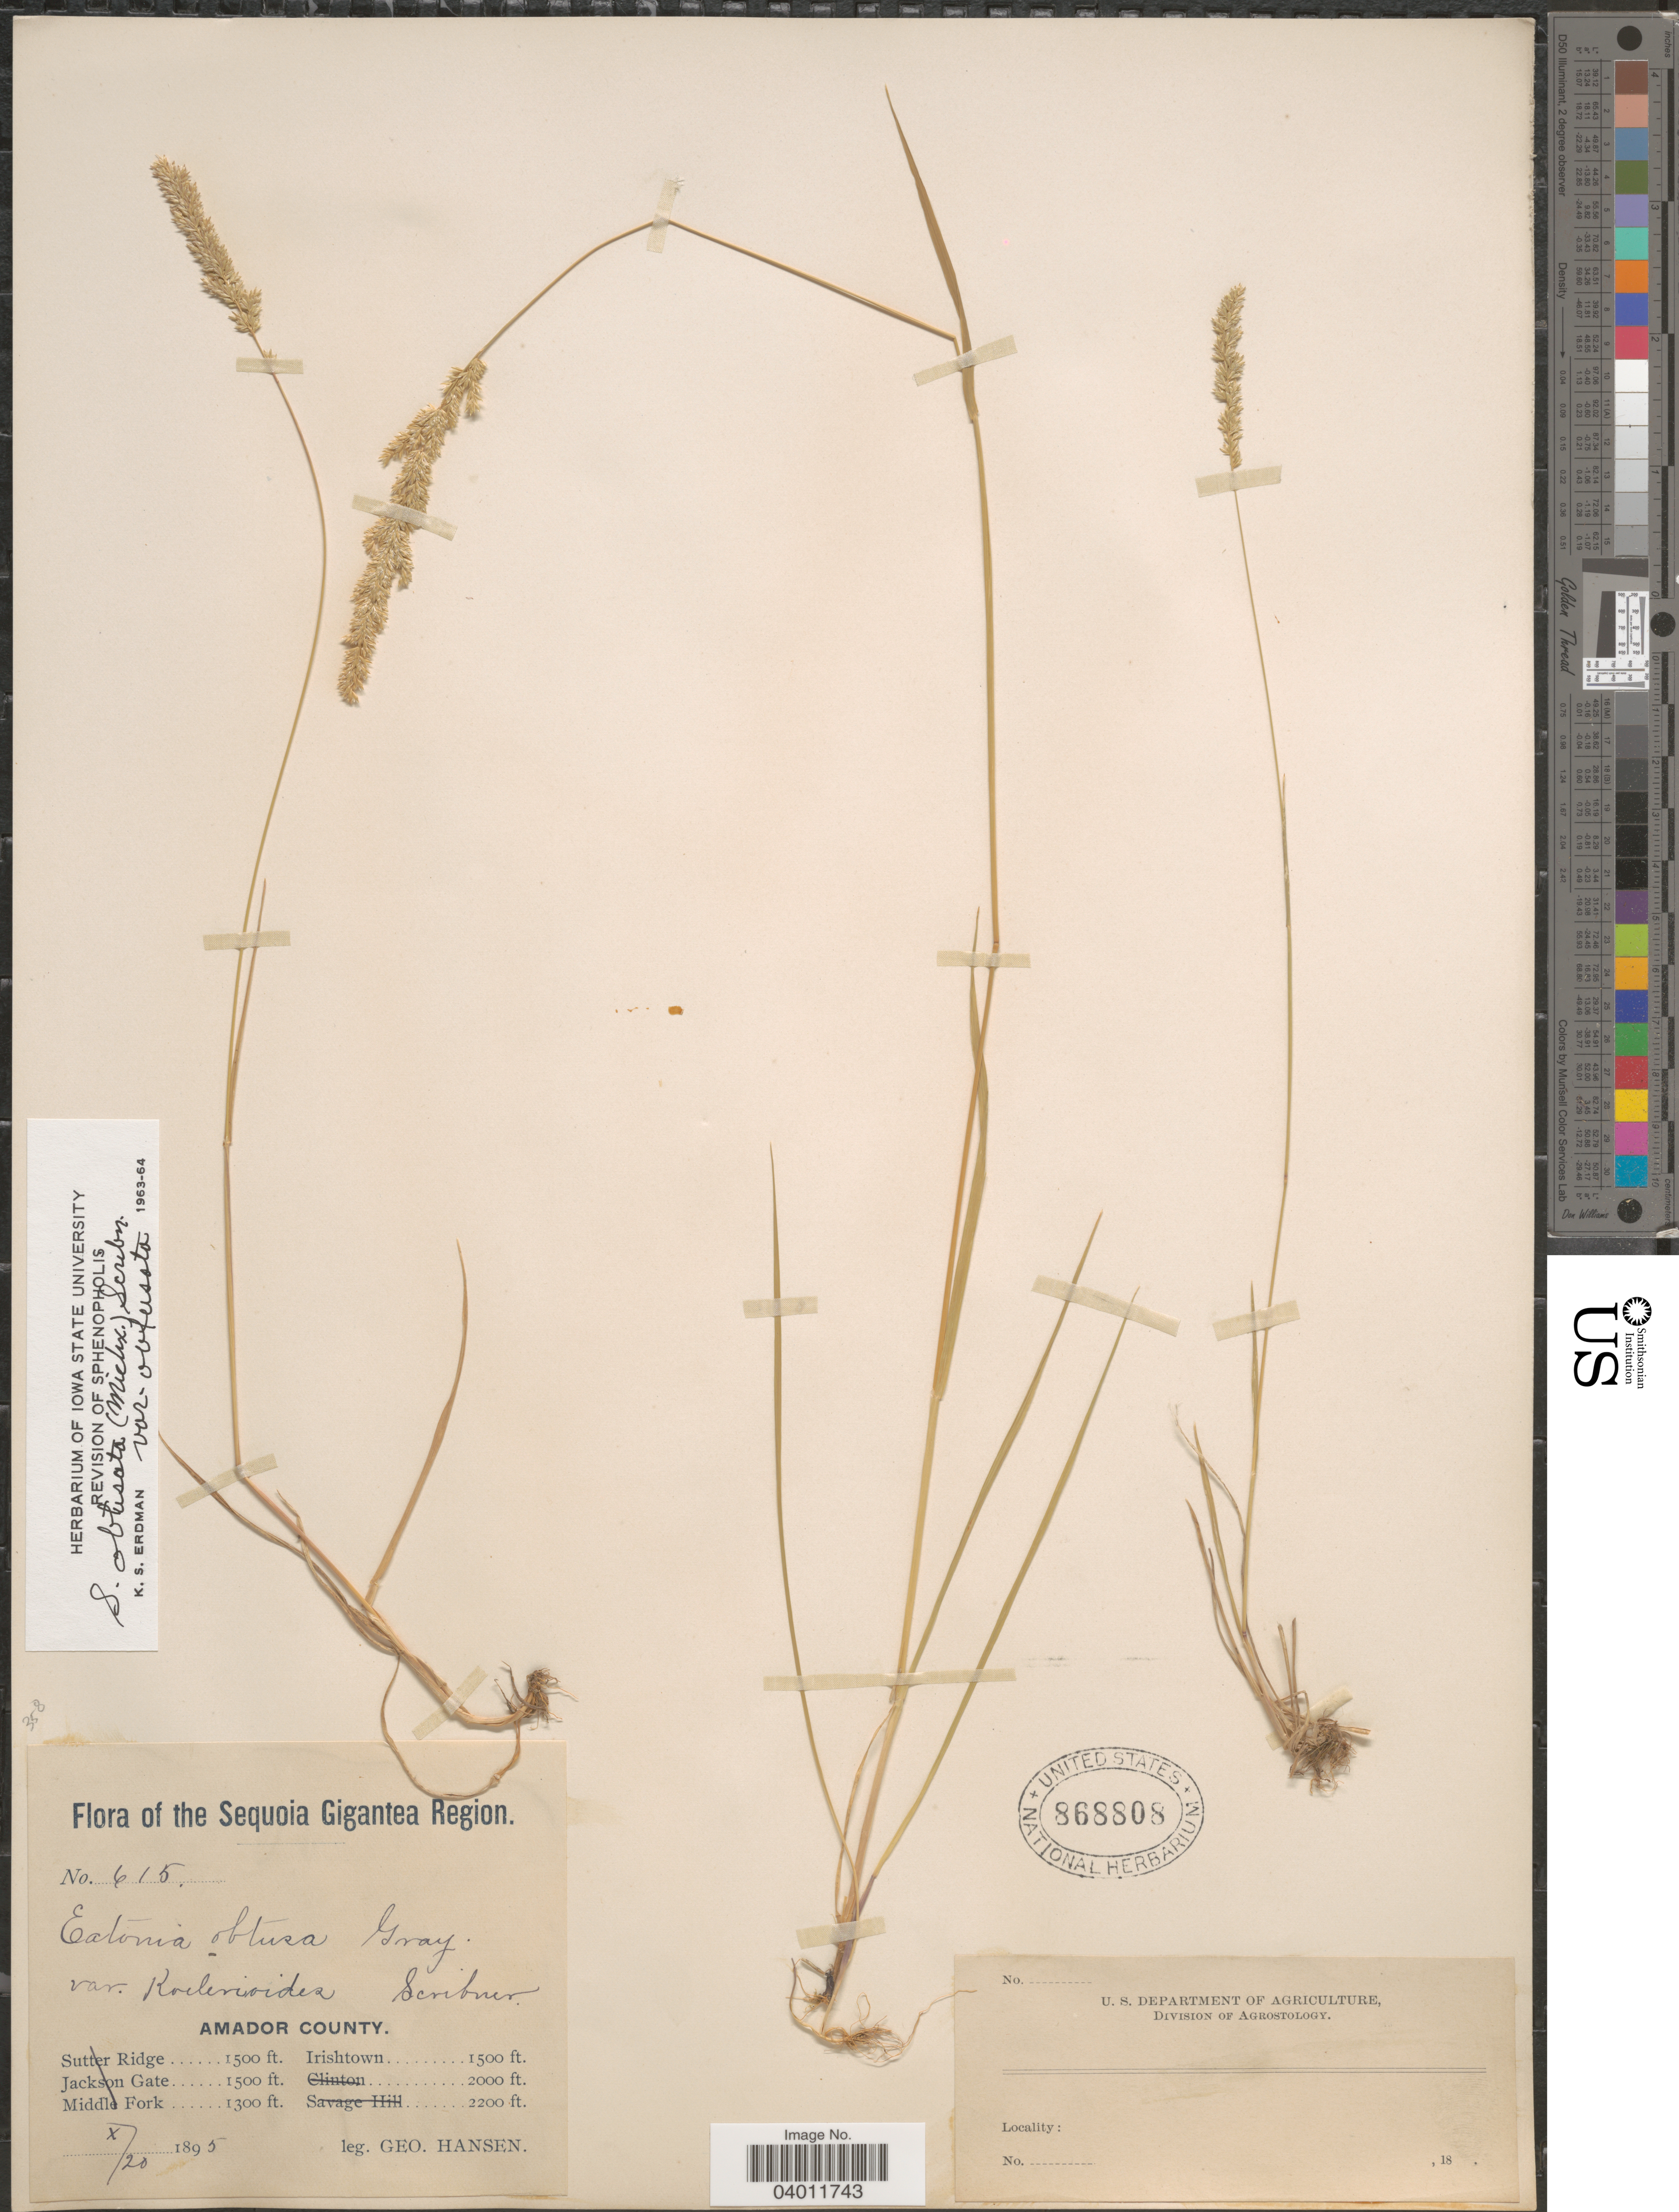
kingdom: Plantae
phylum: Tracheophyta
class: Liliopsida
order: Poales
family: Poaceae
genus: Sphenopholis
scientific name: Sphenopholis obtusata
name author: (Michx.) Scribn.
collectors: G. Hansen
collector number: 615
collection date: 1895-10-20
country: United States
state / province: California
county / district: Amador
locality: Sequoia Gigantea Region. Amador County. Irishtown.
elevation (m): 457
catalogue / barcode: US 868808